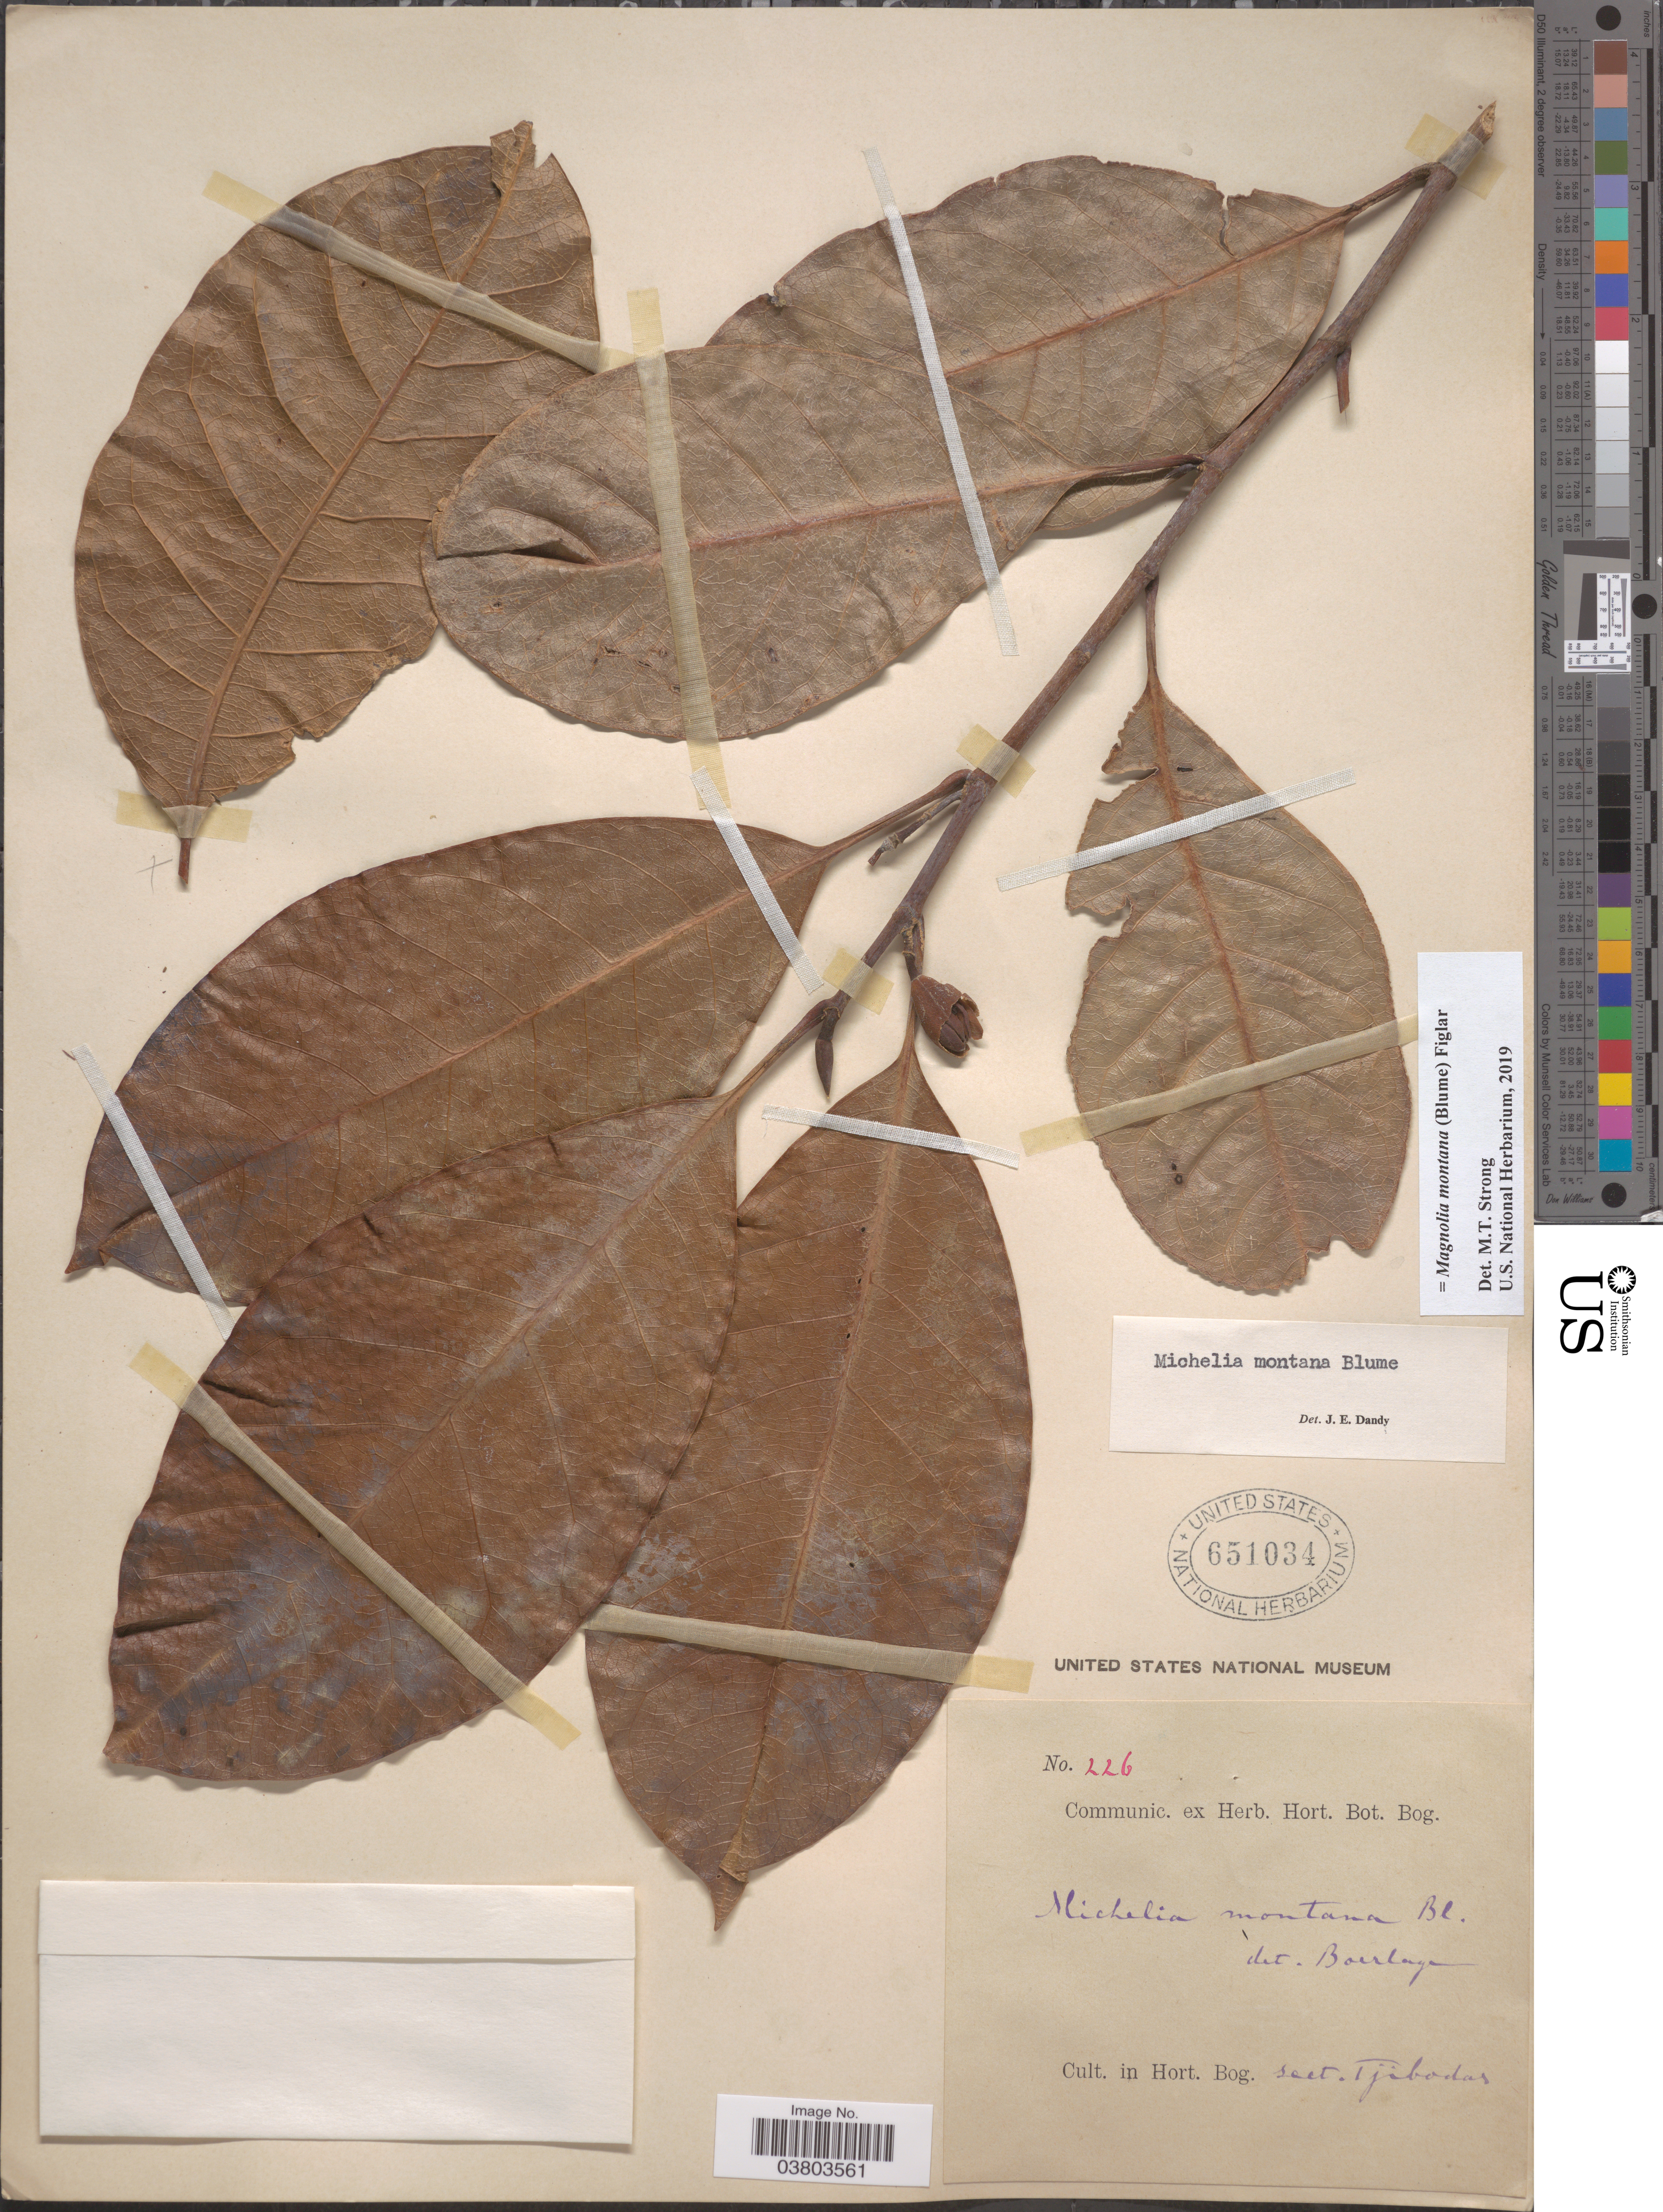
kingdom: Plantae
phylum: Tracheophyta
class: Magnoliopsida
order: Magnoliales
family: Magnoliaceae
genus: Magnolia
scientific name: Magnolia montana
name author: (Blume) Figlar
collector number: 226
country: Indonesia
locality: Cult. in Hort. Bog. sect. Tjibodas.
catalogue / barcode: US 651034